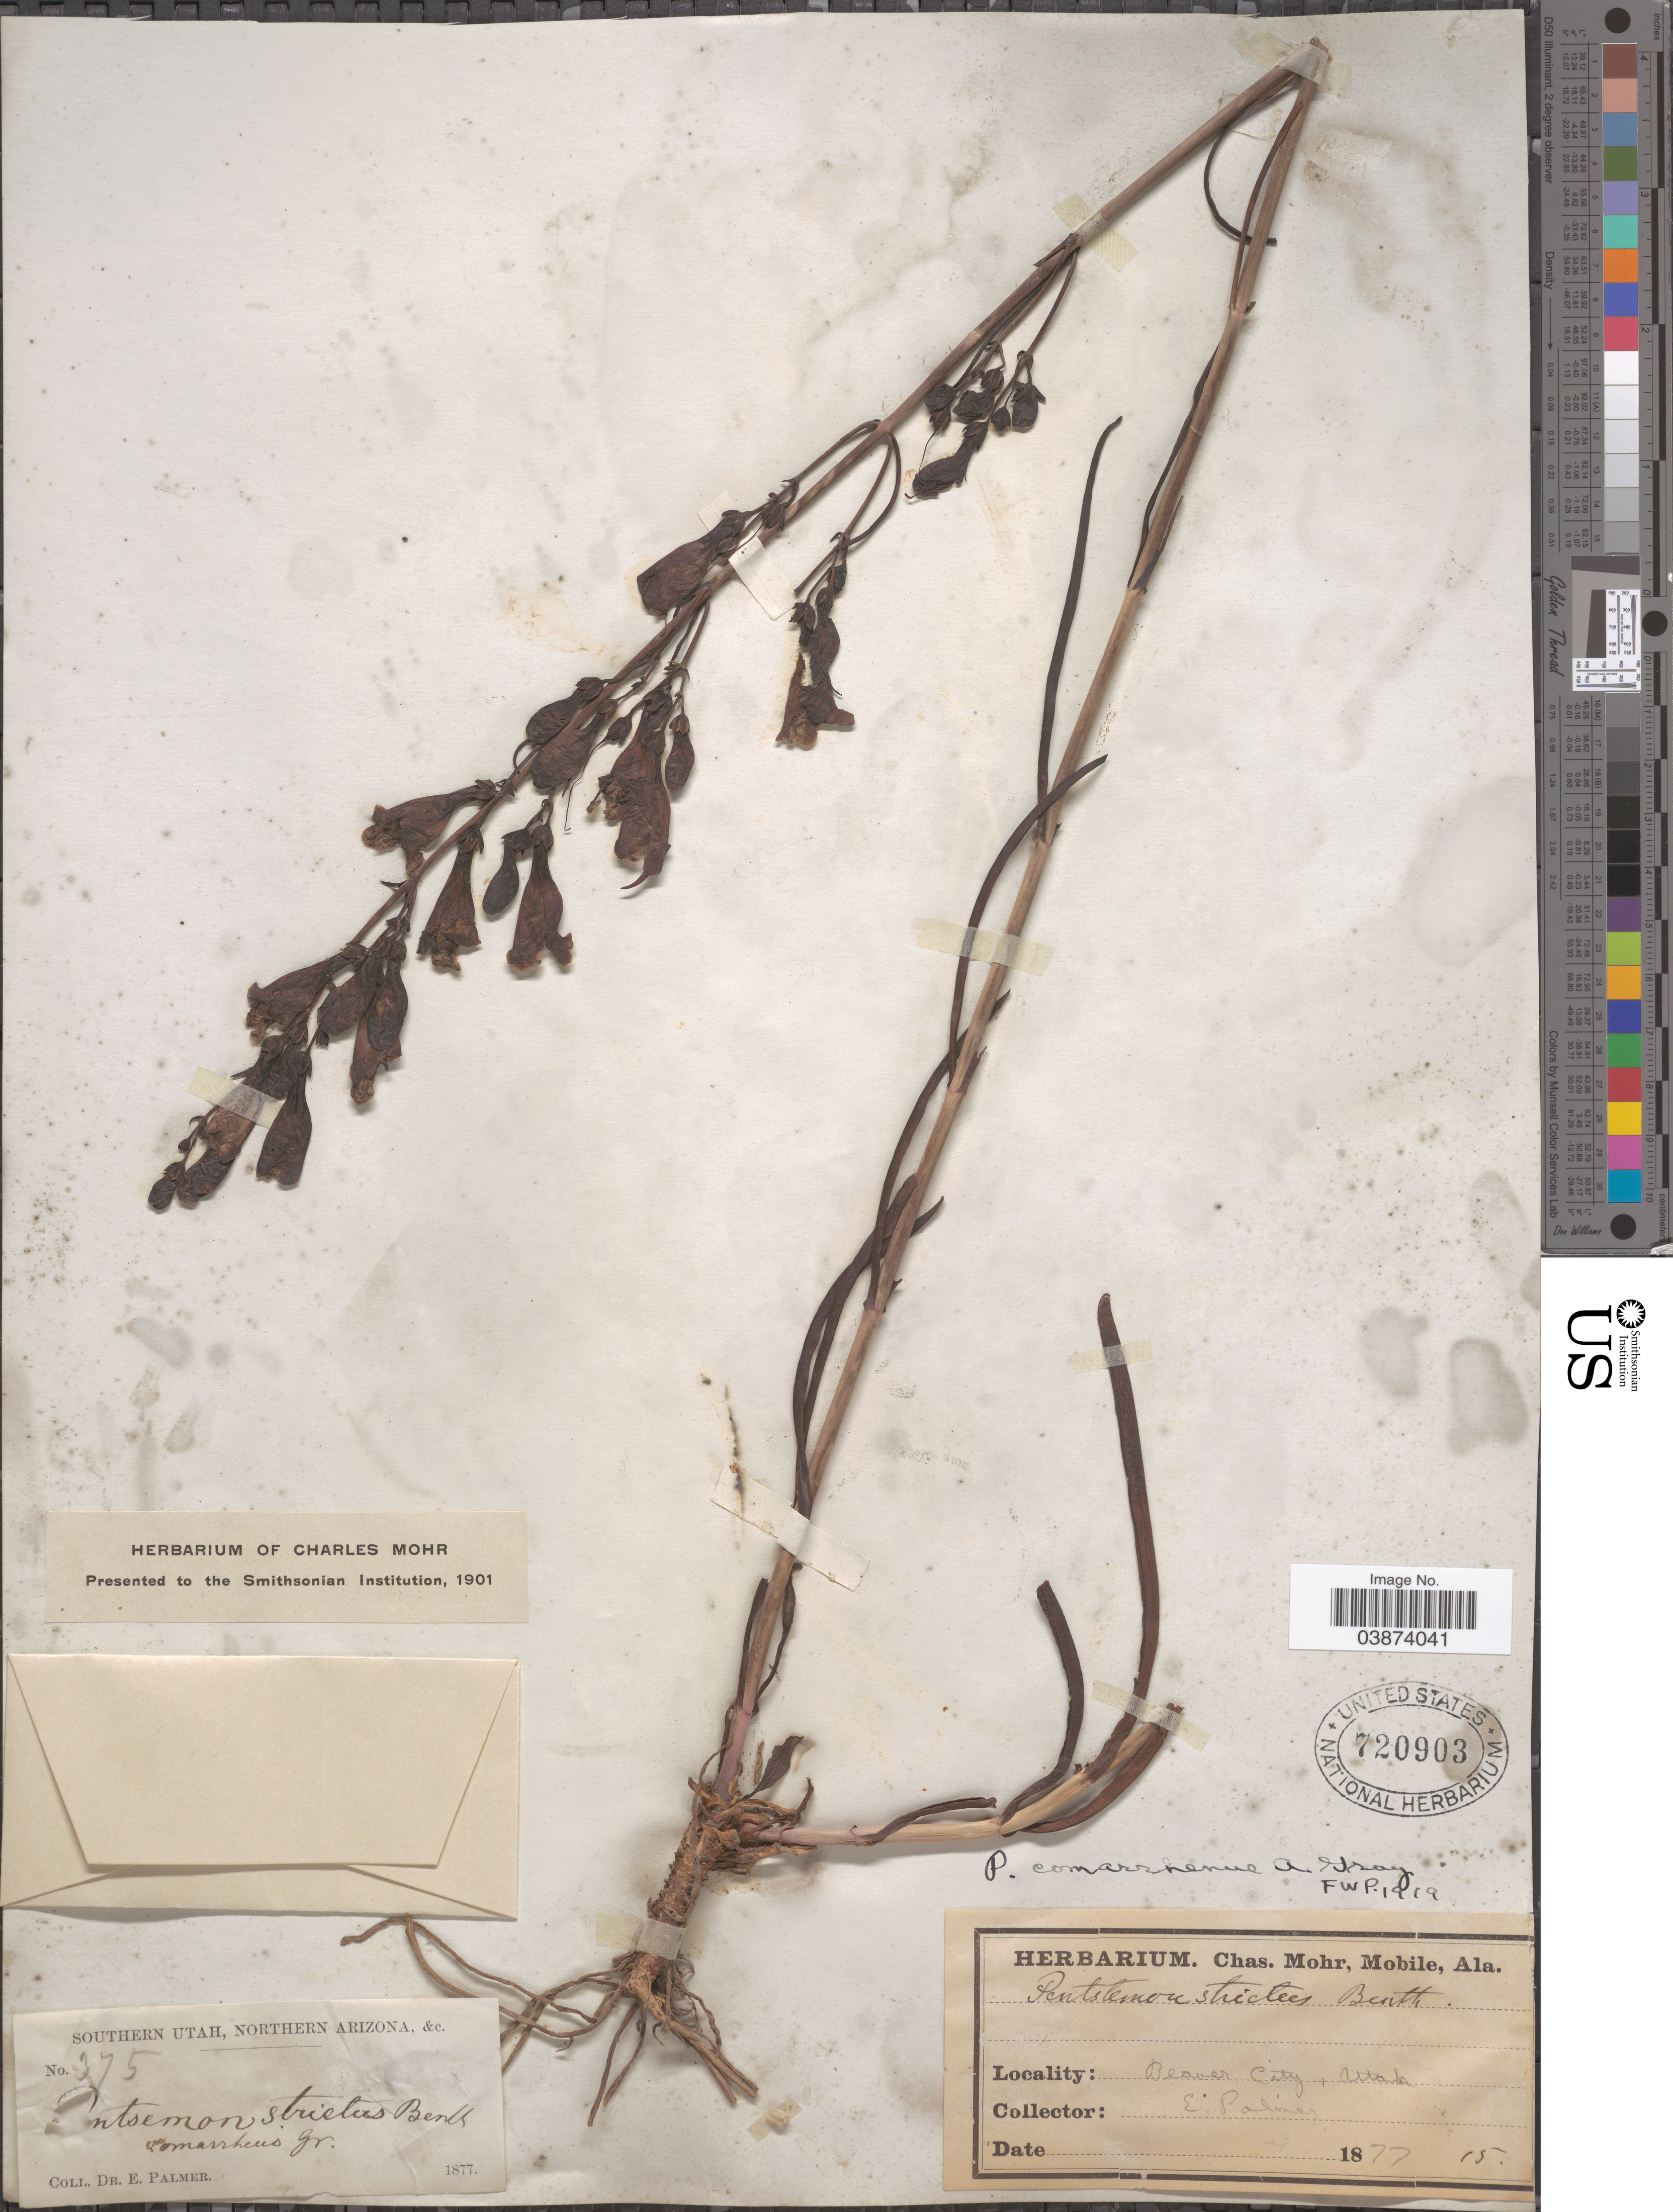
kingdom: Plantae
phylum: Tracheophyta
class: Magnoliopsida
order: Lamiales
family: Plantaginaceae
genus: Penstemon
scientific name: Penstemon comarrhenus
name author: A. Gray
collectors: E. Palmer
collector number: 375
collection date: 1877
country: United States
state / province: Utah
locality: Southern Utah. Beaver City.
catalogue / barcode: US 720903